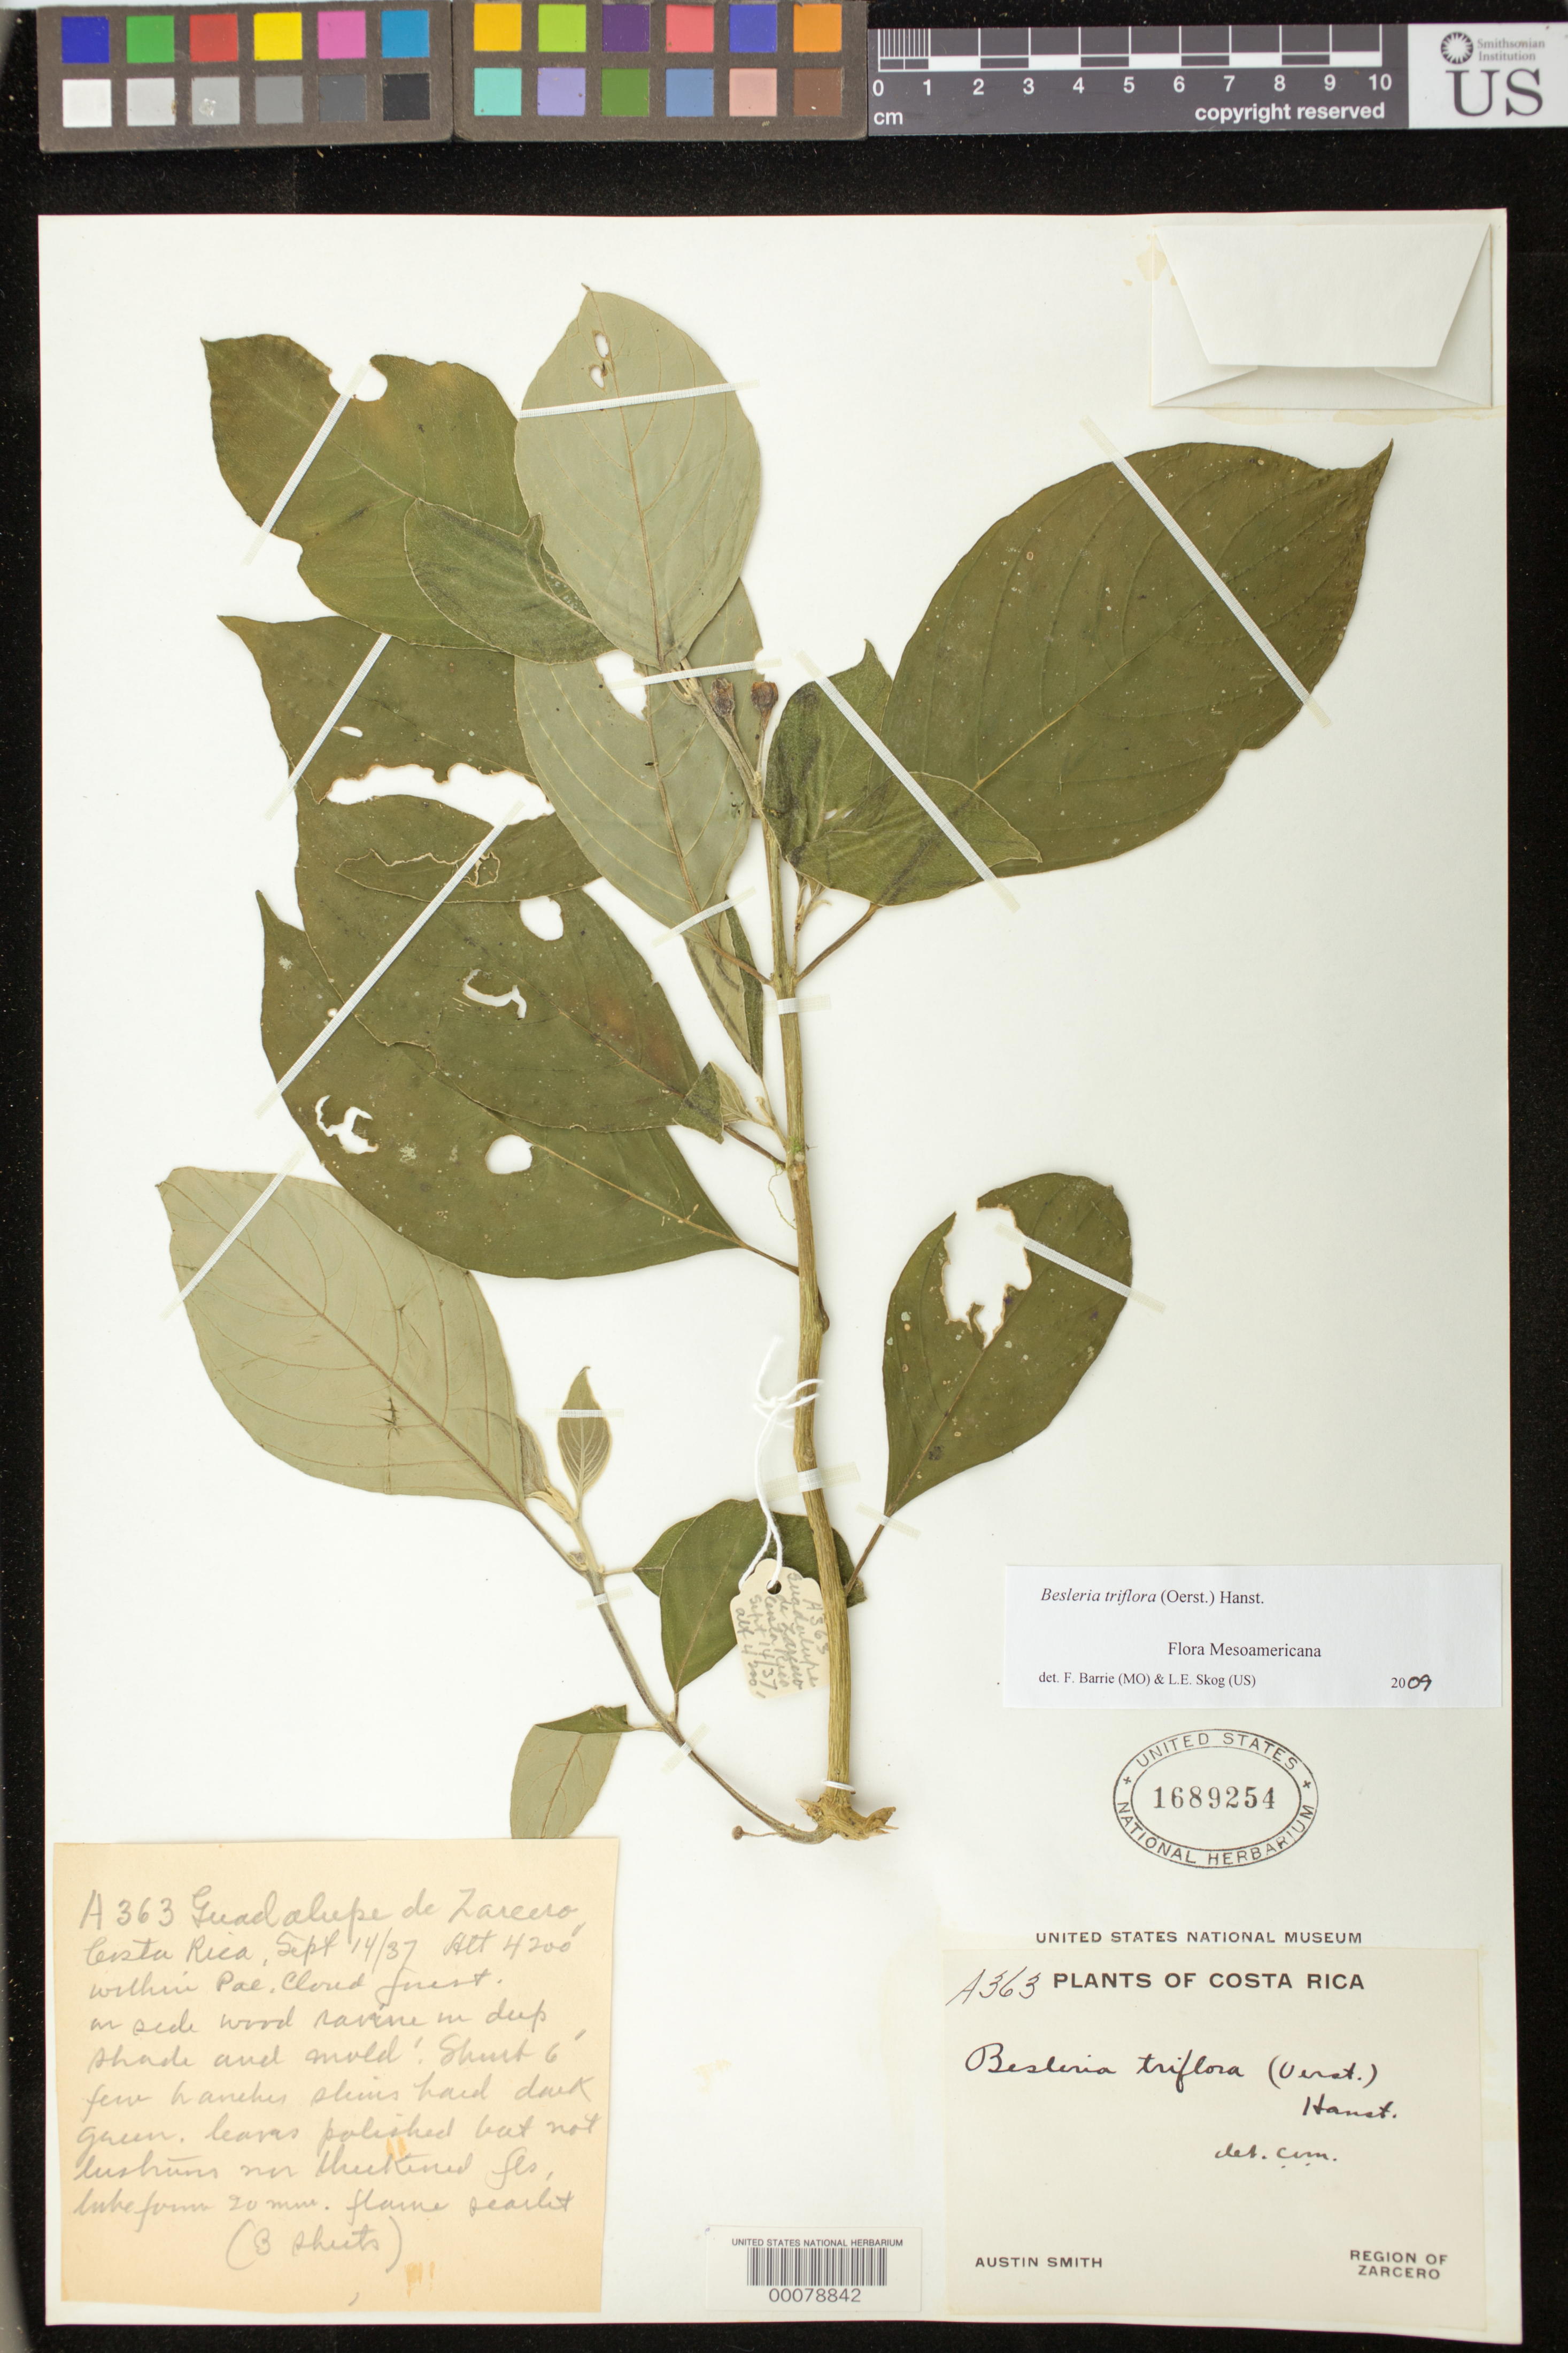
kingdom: Plantae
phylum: Tracheophyta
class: Magnoliopsida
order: Lamiales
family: Gesneriaceae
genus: Besleria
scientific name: Besleria triflora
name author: (Oerst.) Hanst.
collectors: Aust P. Smith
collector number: A 363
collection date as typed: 14 Sep 1937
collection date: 1937-09-14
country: Costa Rica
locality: Guadalupe de Zarcero, region of Zarcero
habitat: Pacific cloud forest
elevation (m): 1280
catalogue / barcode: US 1689254